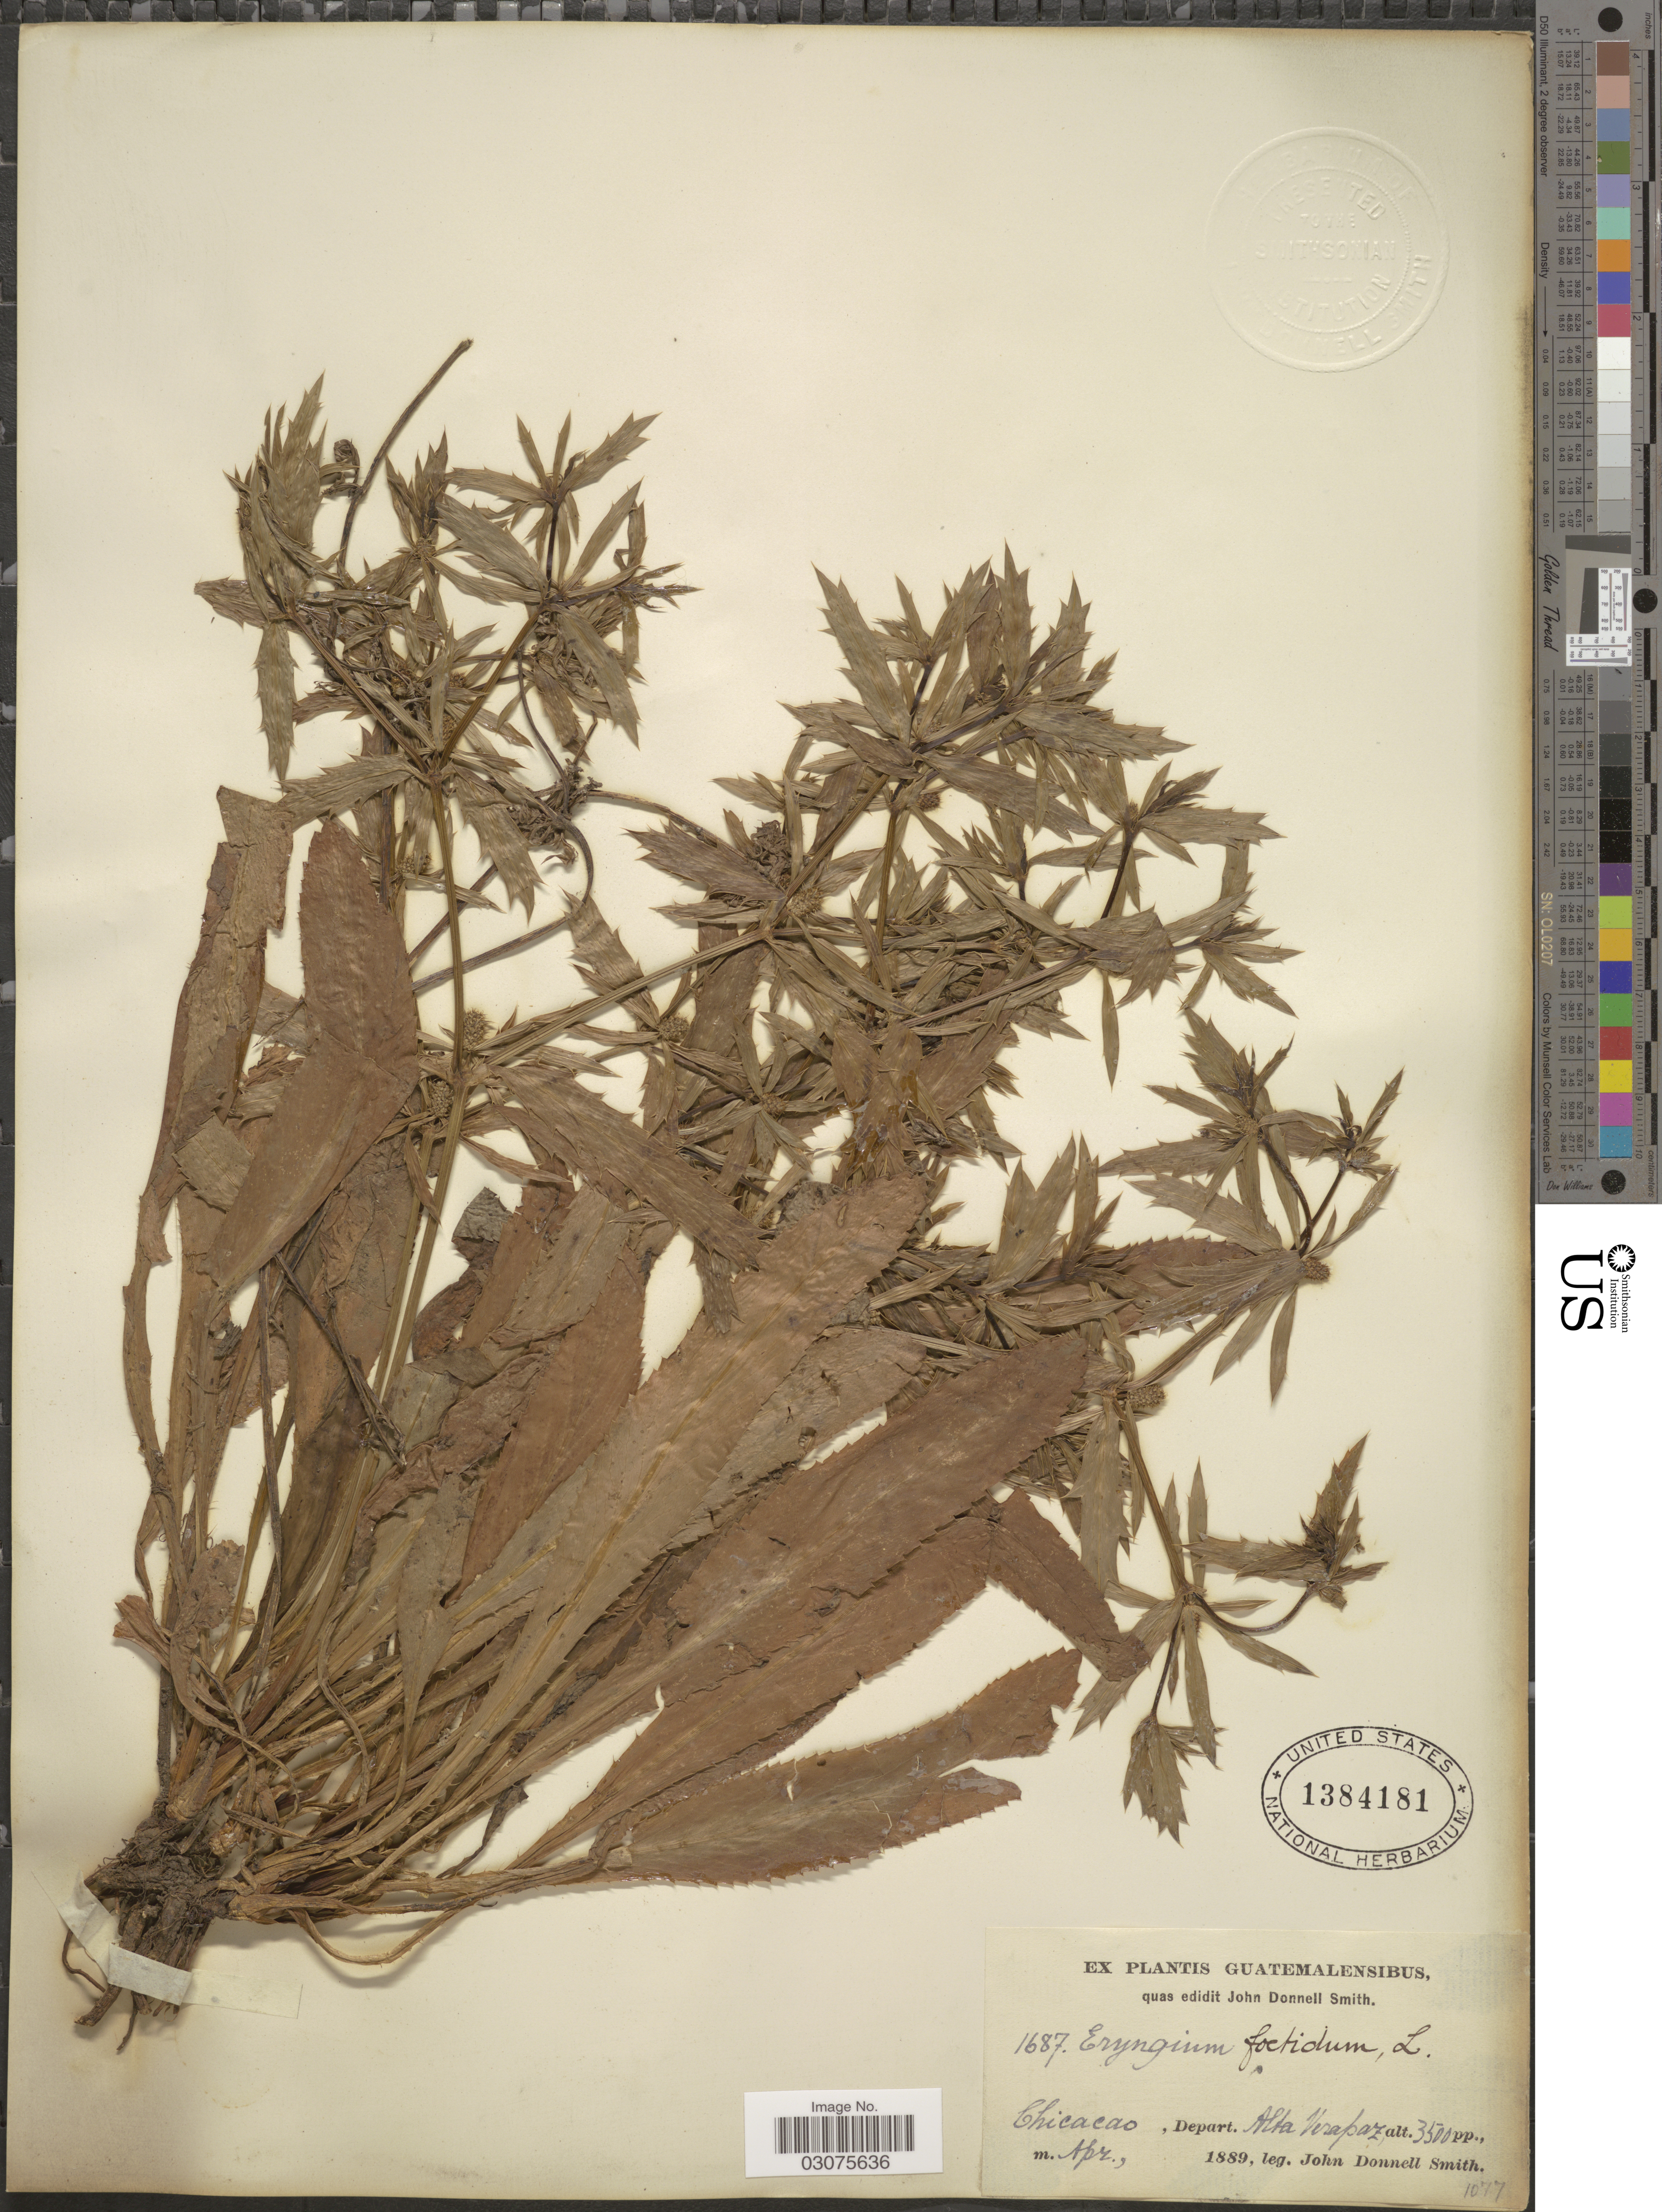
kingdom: Plantae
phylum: Tracheophyta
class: Magnoliopsida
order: Apiales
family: Apiaceae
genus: Eryngium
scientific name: Eryngium foetidum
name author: L.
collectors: J. Donnell Smith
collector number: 1687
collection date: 1889-04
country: Guatemala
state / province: Alta Verapaz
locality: Chicacao, Depart. Alta Verapaz.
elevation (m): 1067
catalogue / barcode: US 1384181